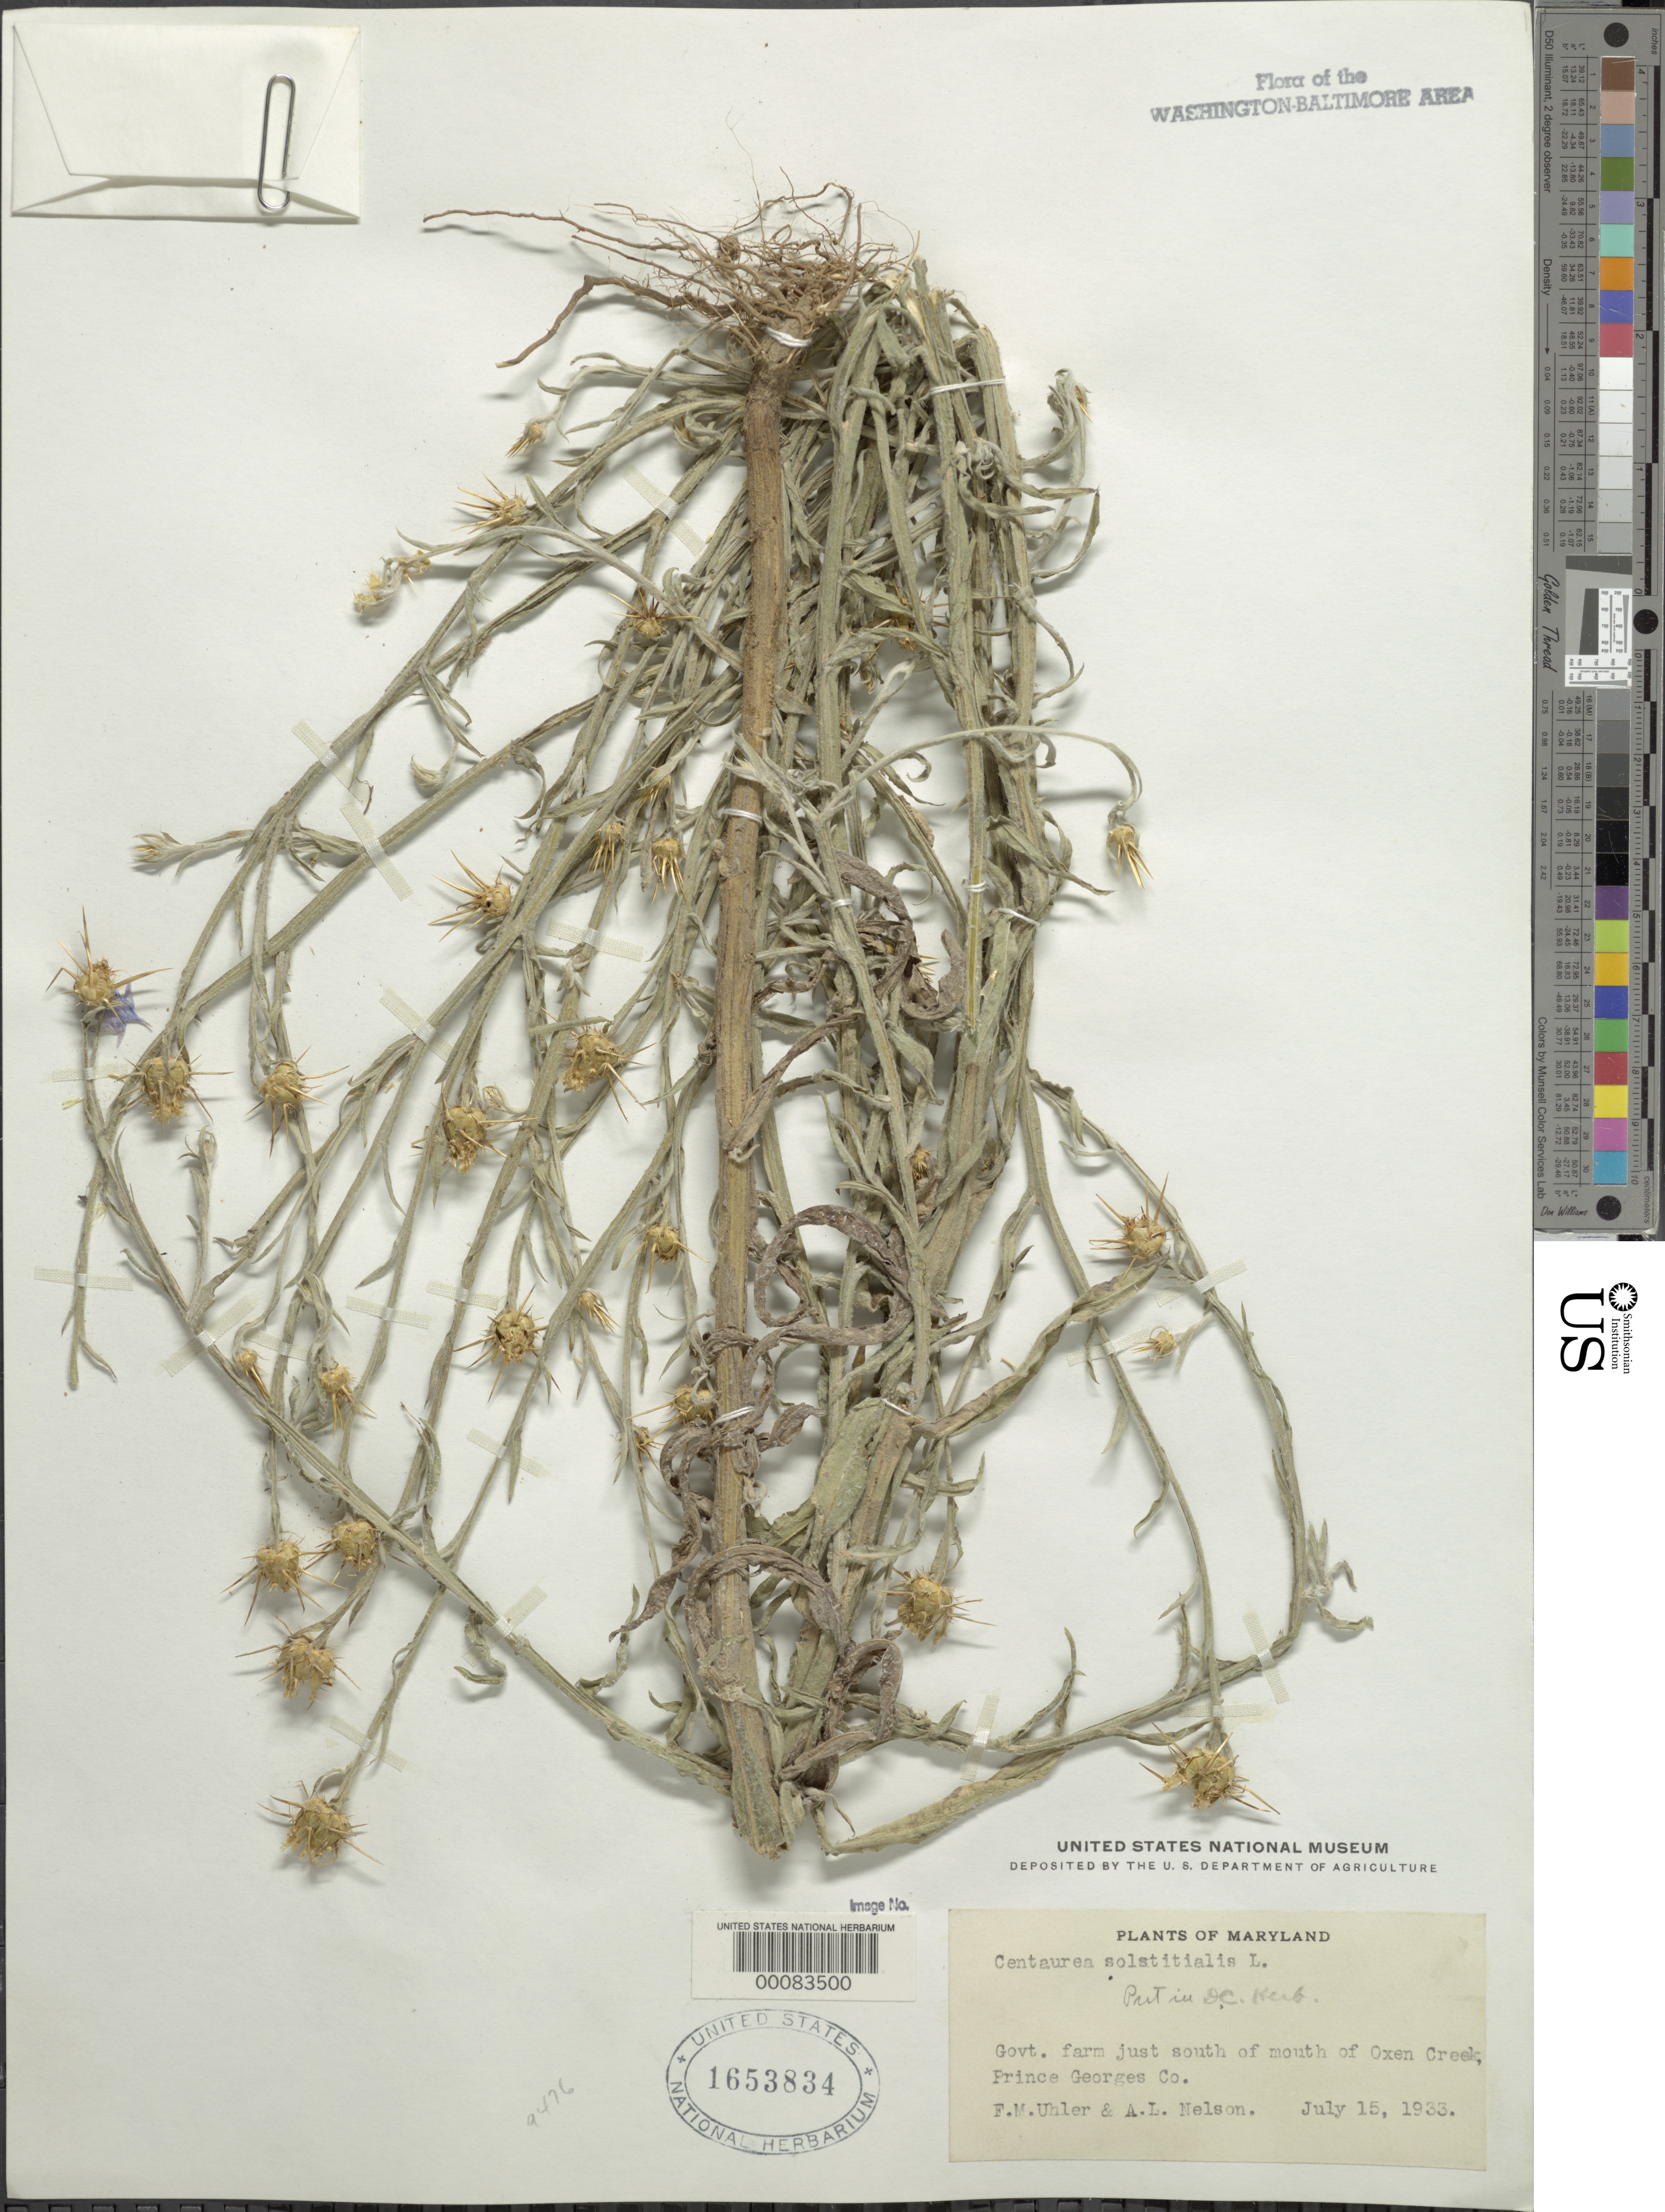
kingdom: Plantae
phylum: Tracheophyta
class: Magnoliopsida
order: Asterales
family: Asteraceae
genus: Centaurea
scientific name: Centaurea solstitialis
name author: L.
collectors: F. M. Uhler & A. L. Nelson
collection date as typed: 15 Jul 1933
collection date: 1933-07-15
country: United States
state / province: Maryland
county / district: Prince George's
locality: Mouth of Oxen Creek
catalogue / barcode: US 1653834